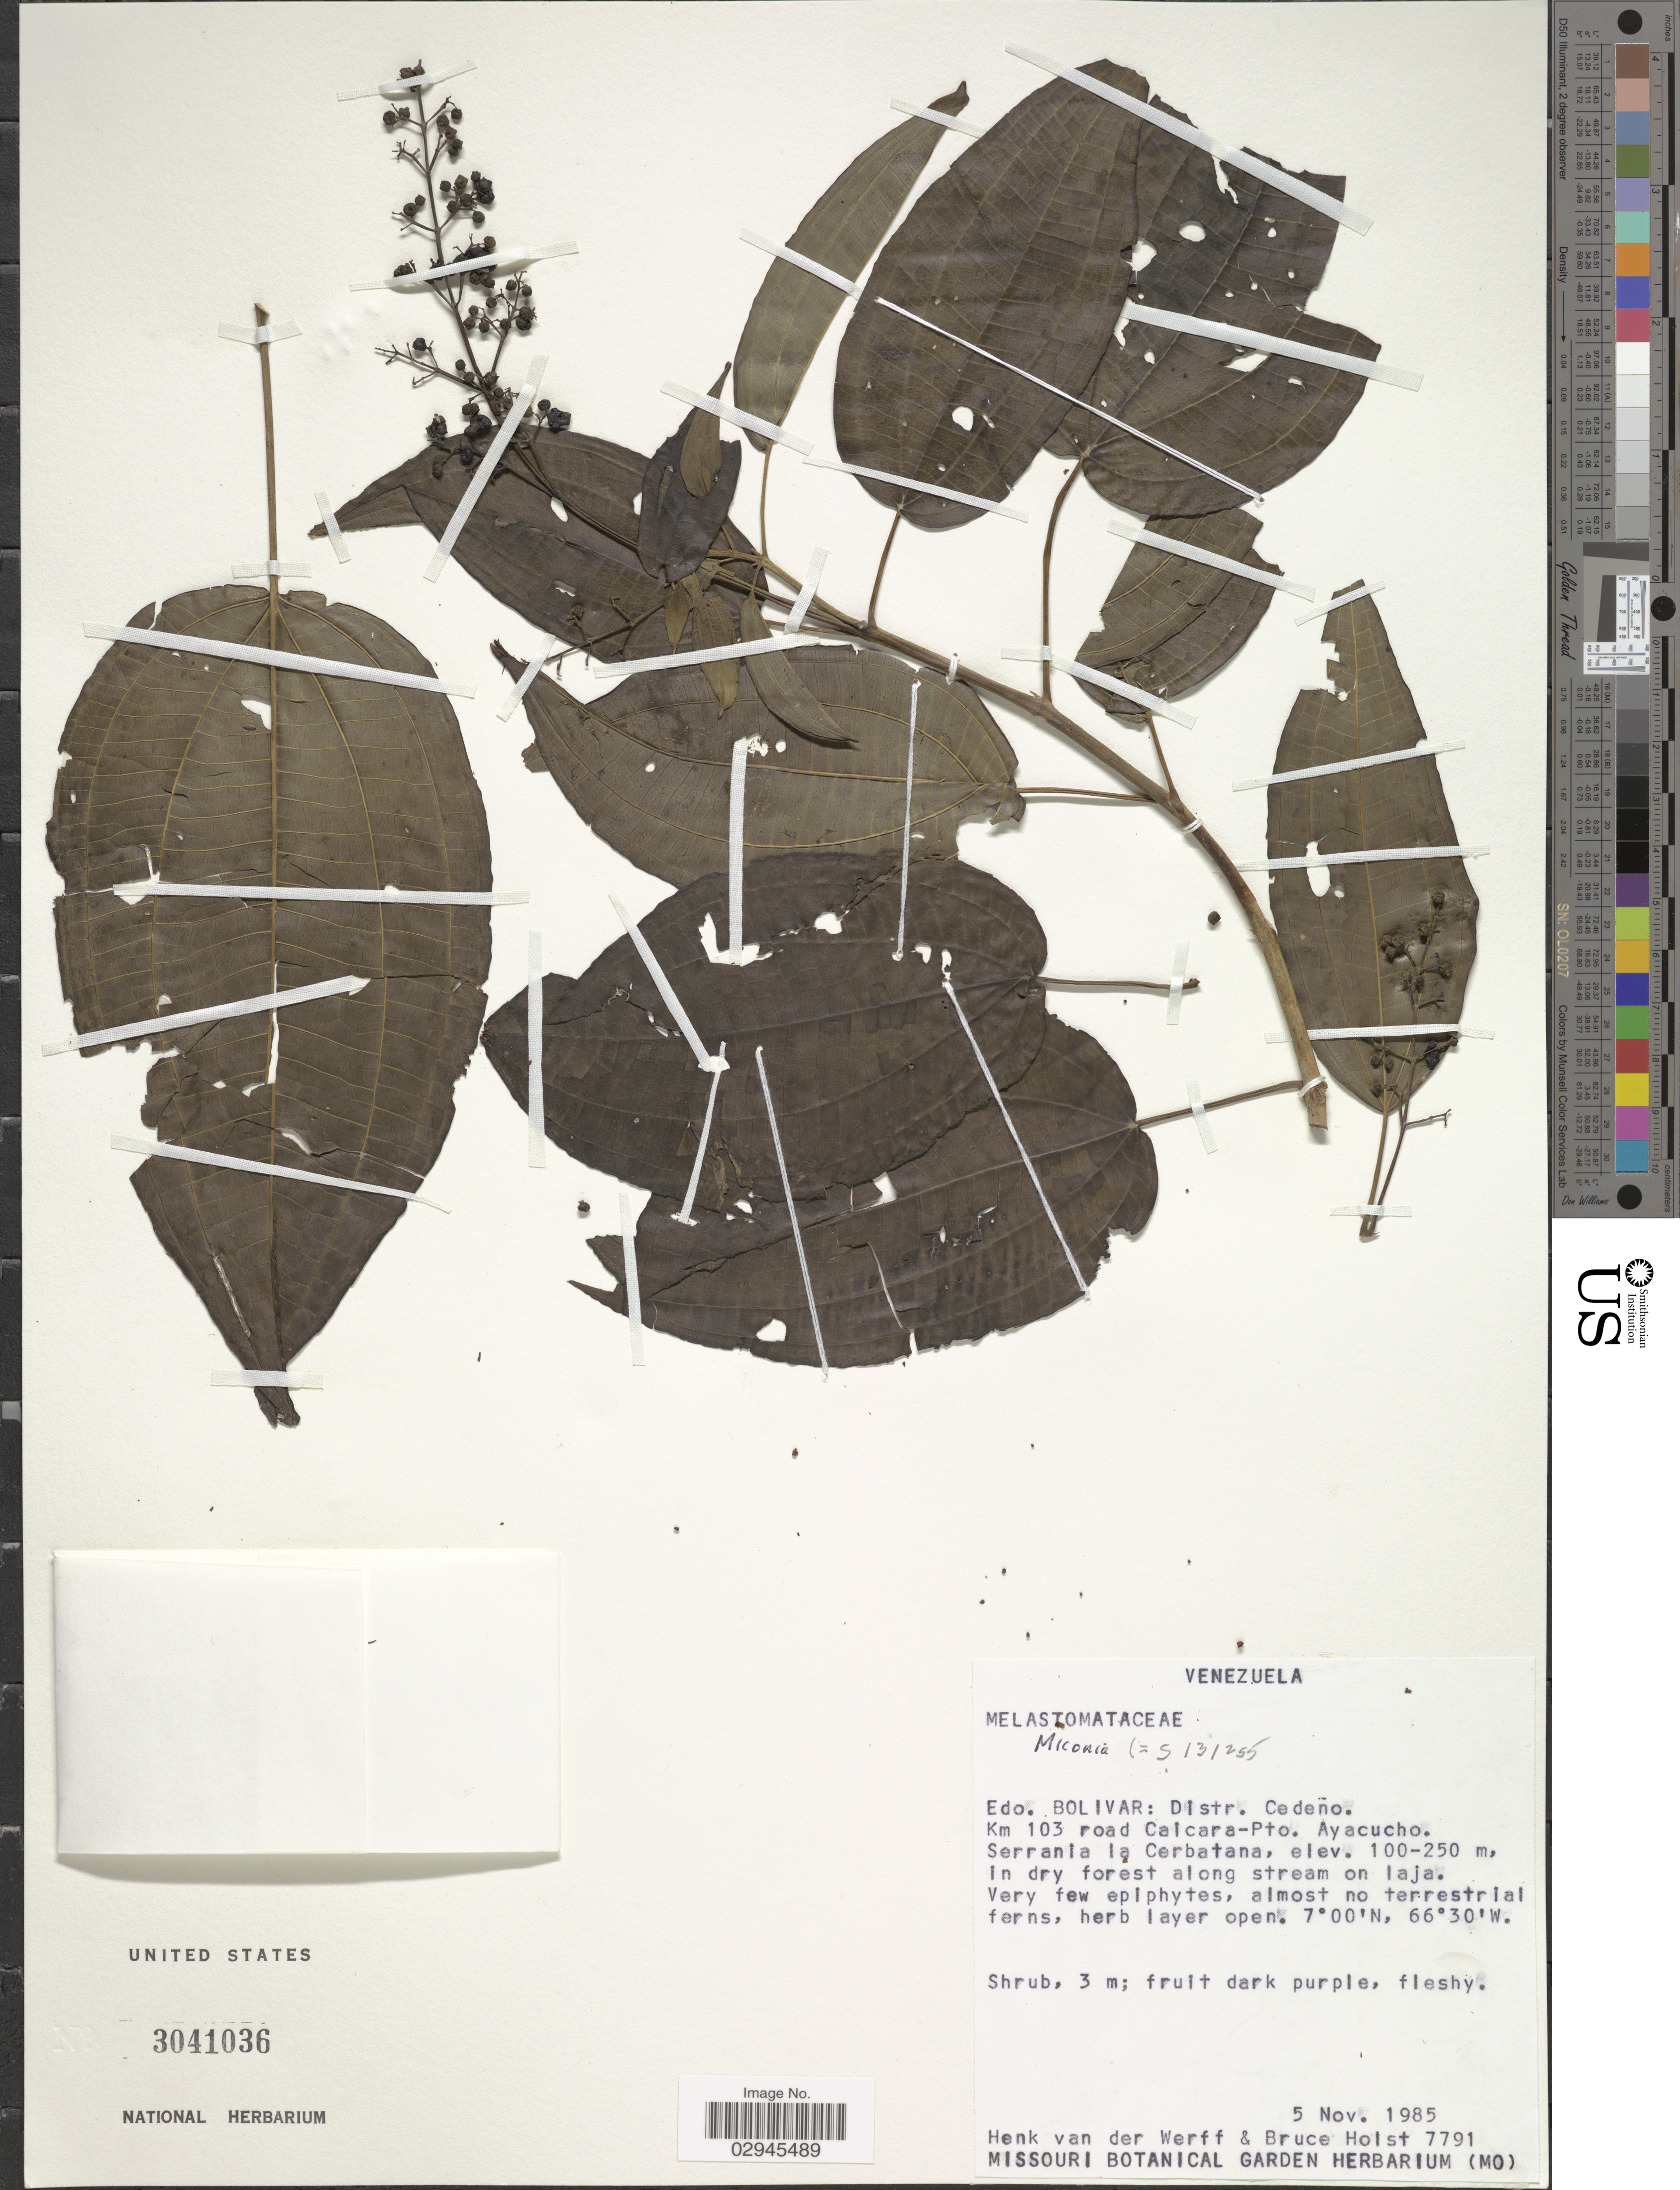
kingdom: Plantae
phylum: Tracheophyta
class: Magnoliopsida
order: Myrtales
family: Melastomataceae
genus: Miconia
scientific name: Miconia sp.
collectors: H. van der Werff & B. Holst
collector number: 7791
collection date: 1985-11-05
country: Venezuela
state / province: Bolivar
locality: Distr. Cedeño. Km 103 road Caicara-Pto. Ayacucho. Serrania la Cerbatana.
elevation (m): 100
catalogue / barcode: US 3041036